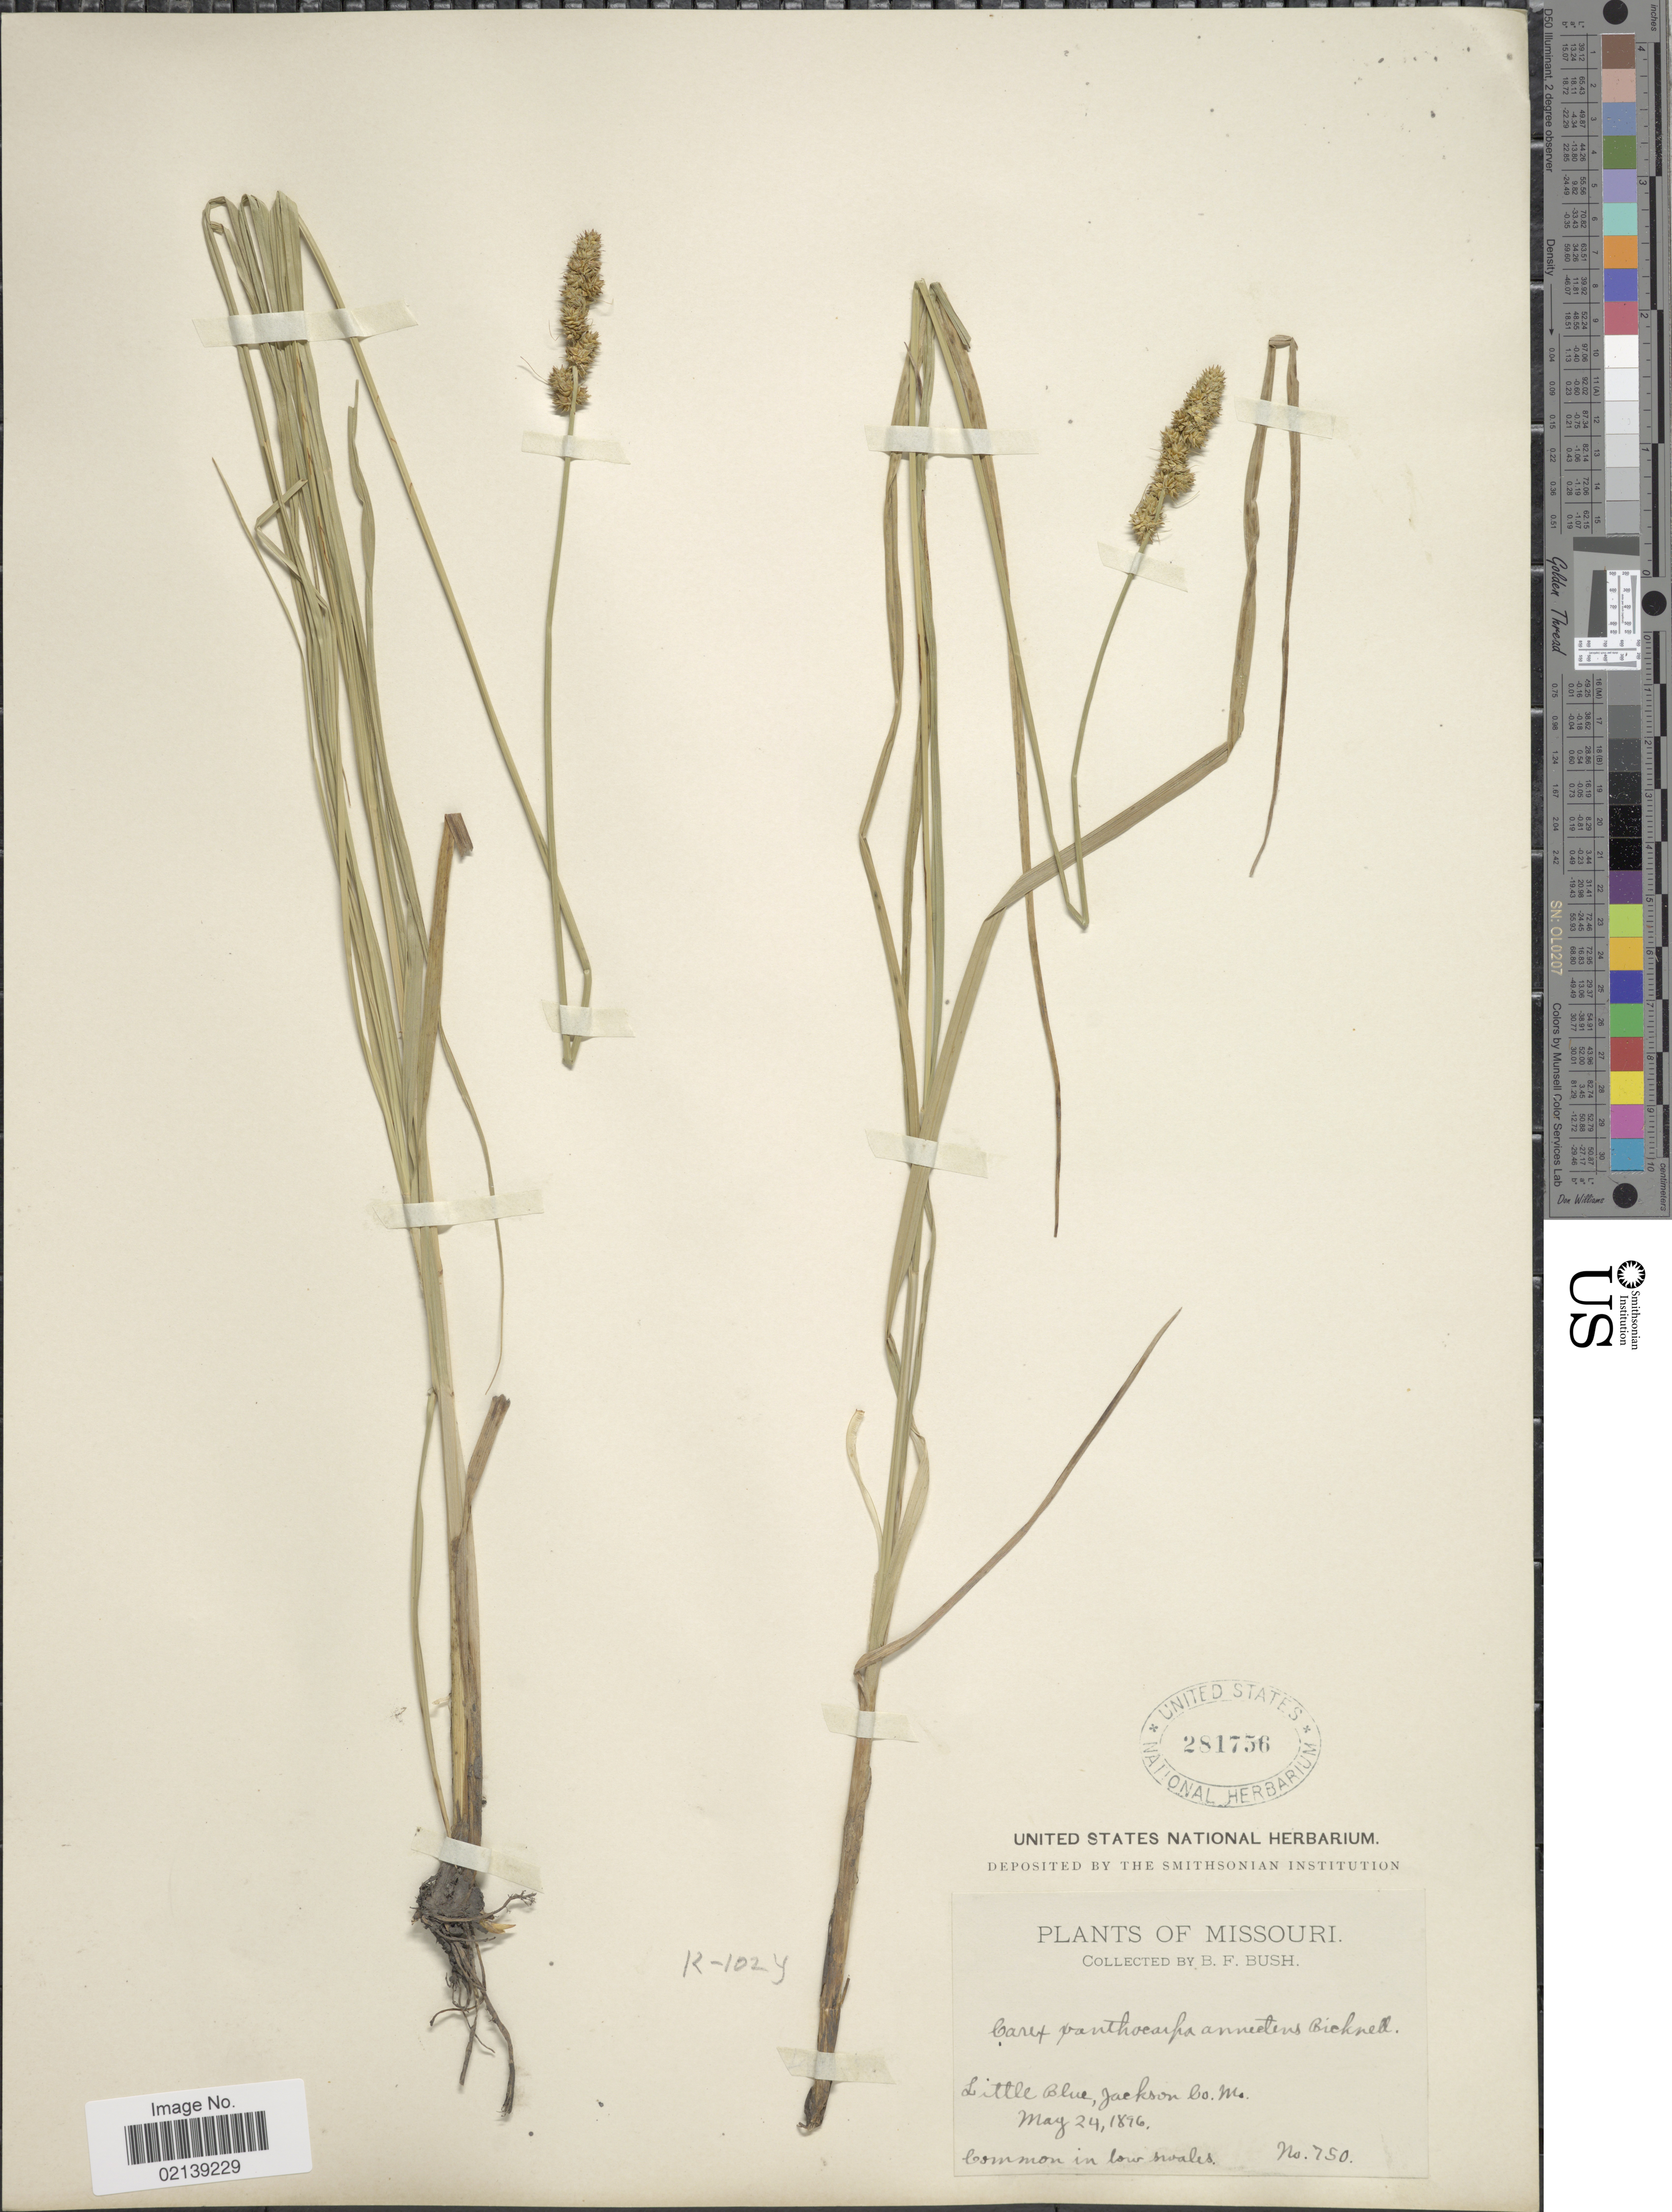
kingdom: Plantae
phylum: Tracheophyta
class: Liliopsida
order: Poales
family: Cyperaceae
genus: Carex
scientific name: Carex vulpinoidea Michx.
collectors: B. F. Bush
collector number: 750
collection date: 1896-05-24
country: United States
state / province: Missouri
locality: Little Blue, Jackson Co.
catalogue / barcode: US 281756